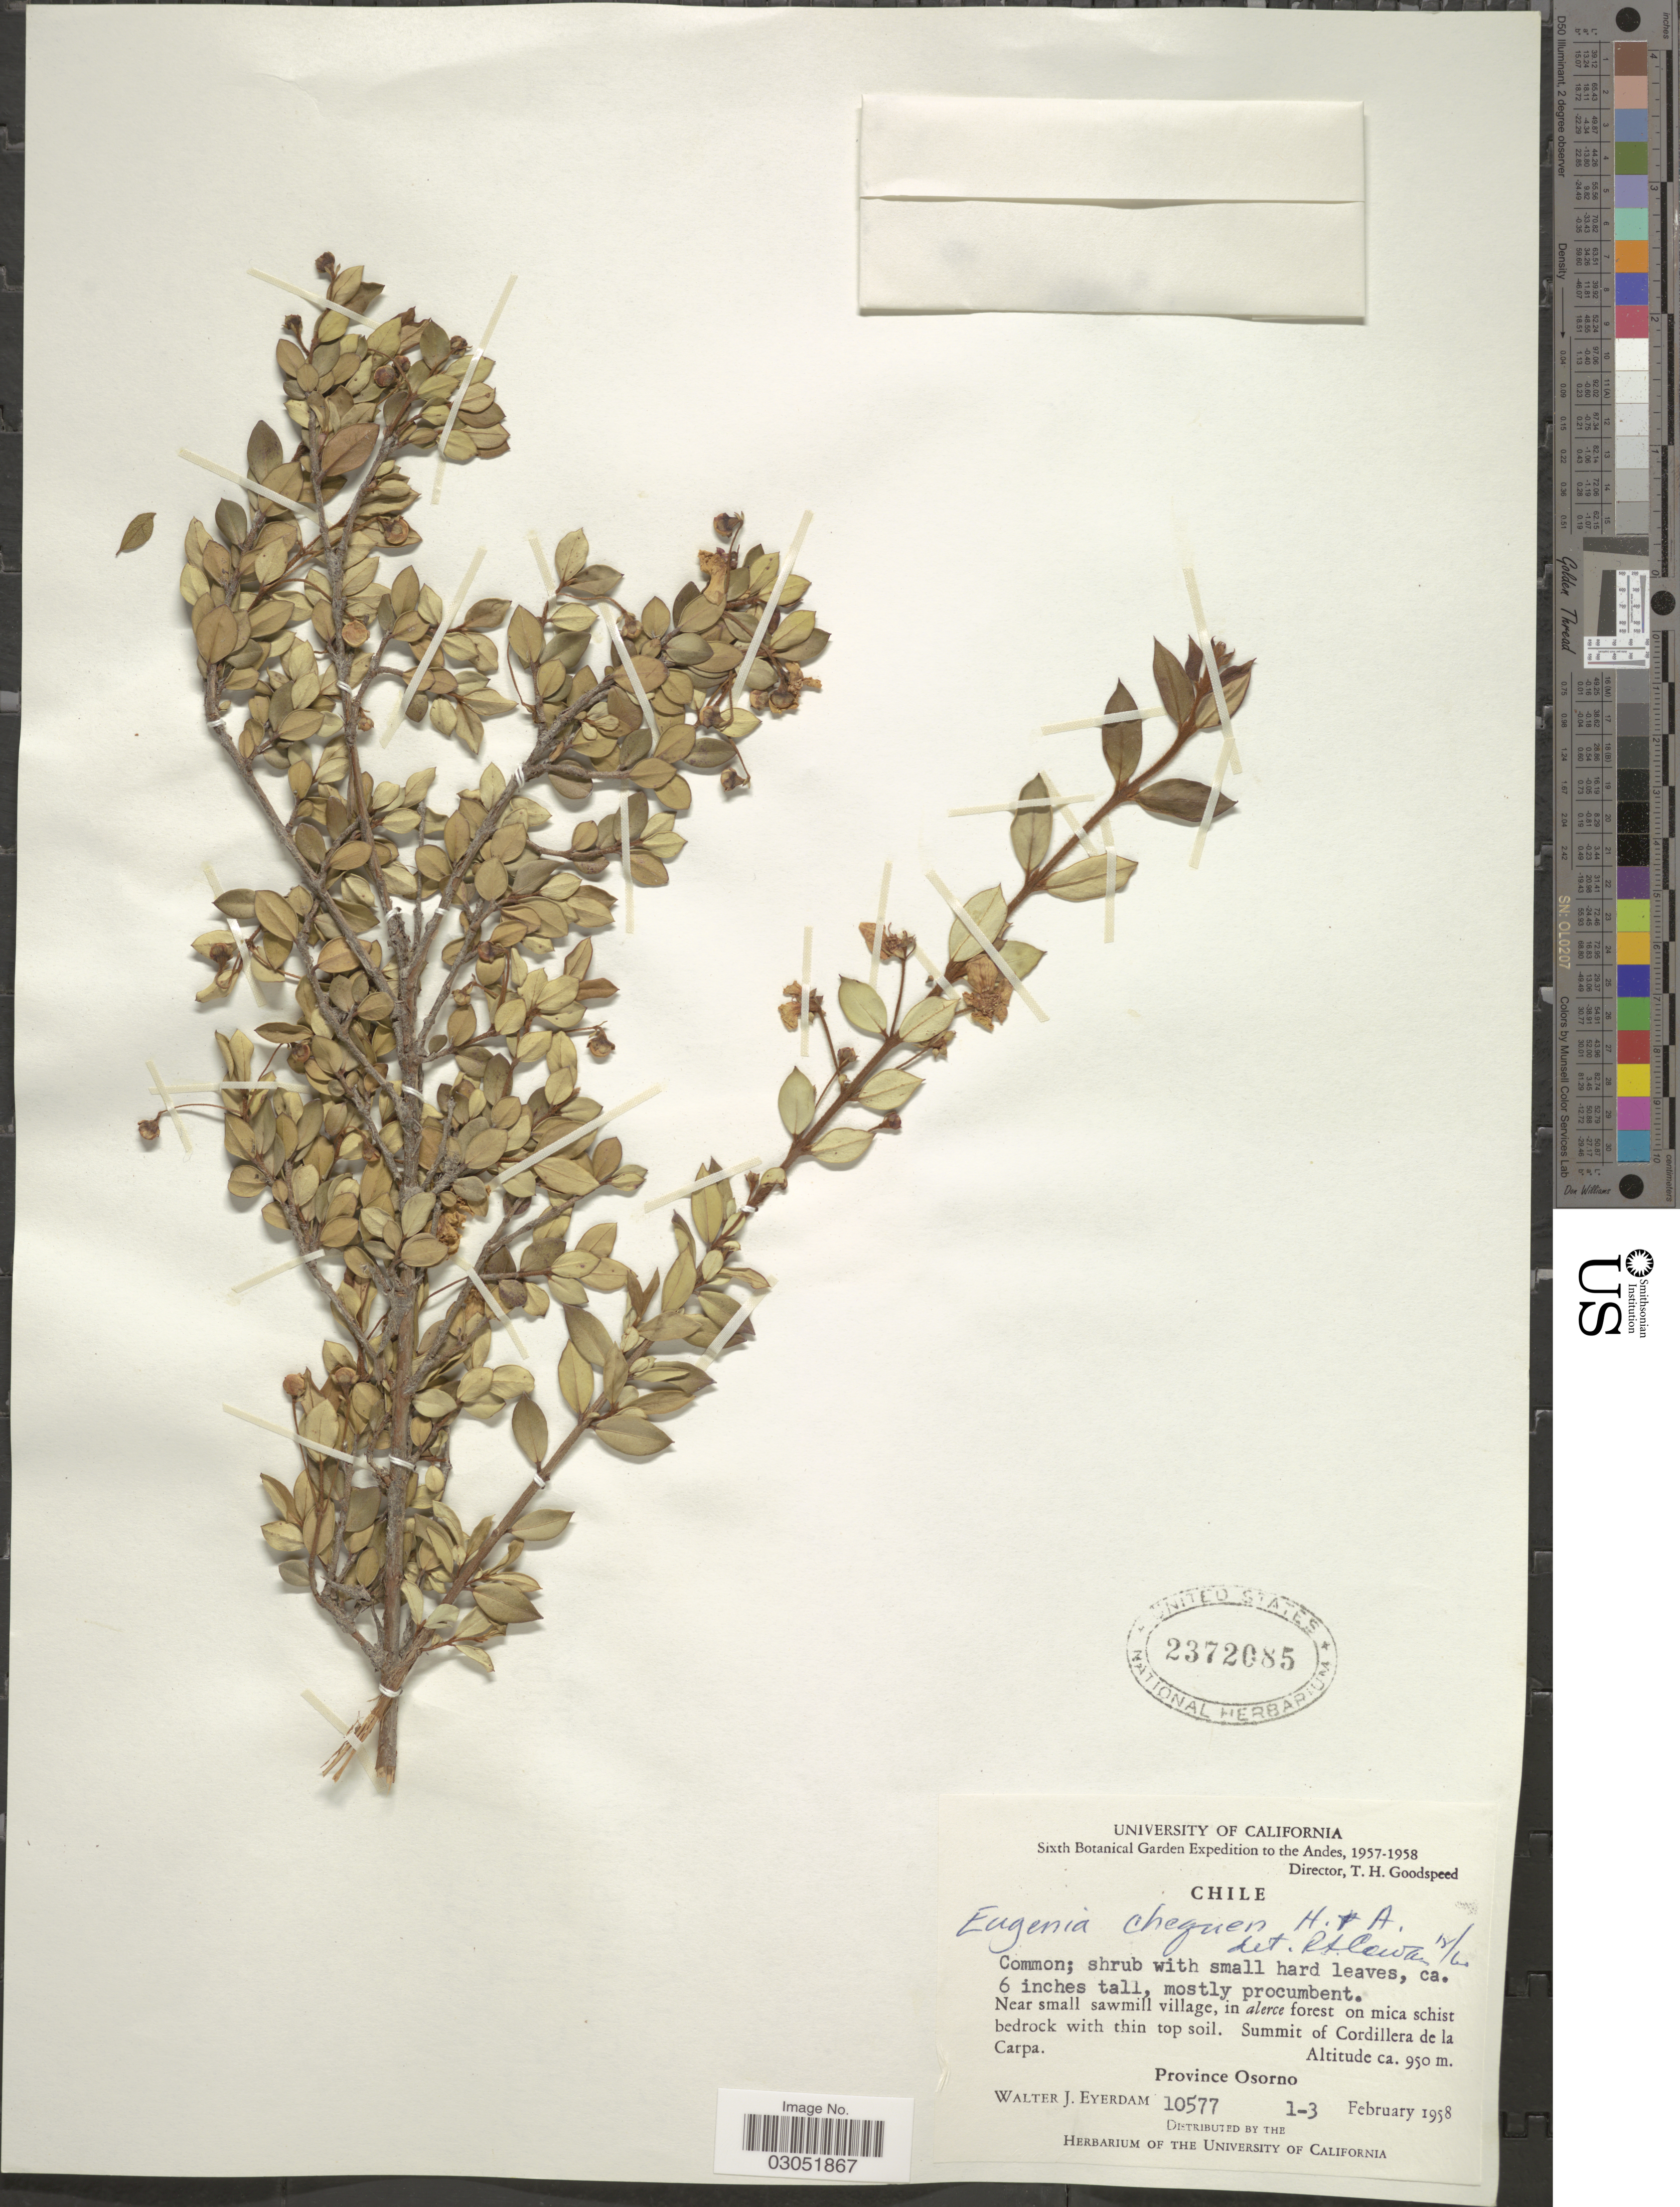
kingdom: Plantae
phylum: Tracheophyta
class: Magnoliopsida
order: Myrtales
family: Myrtaceae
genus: Ugni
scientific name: Ugni candollei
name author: (Barnéoud) O. Berg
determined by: Strong, Mark T., (BOT), Smithsonian Institution - National Museum of Natural History (UNITED STATES)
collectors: W. J. Eyerdam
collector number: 10577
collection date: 1958-02-01/1958-02-03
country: Chile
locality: Andes. Near small sawmill village. Summit of Cordillera de la Carpa. Province Osorno.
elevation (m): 950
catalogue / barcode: US 2372085